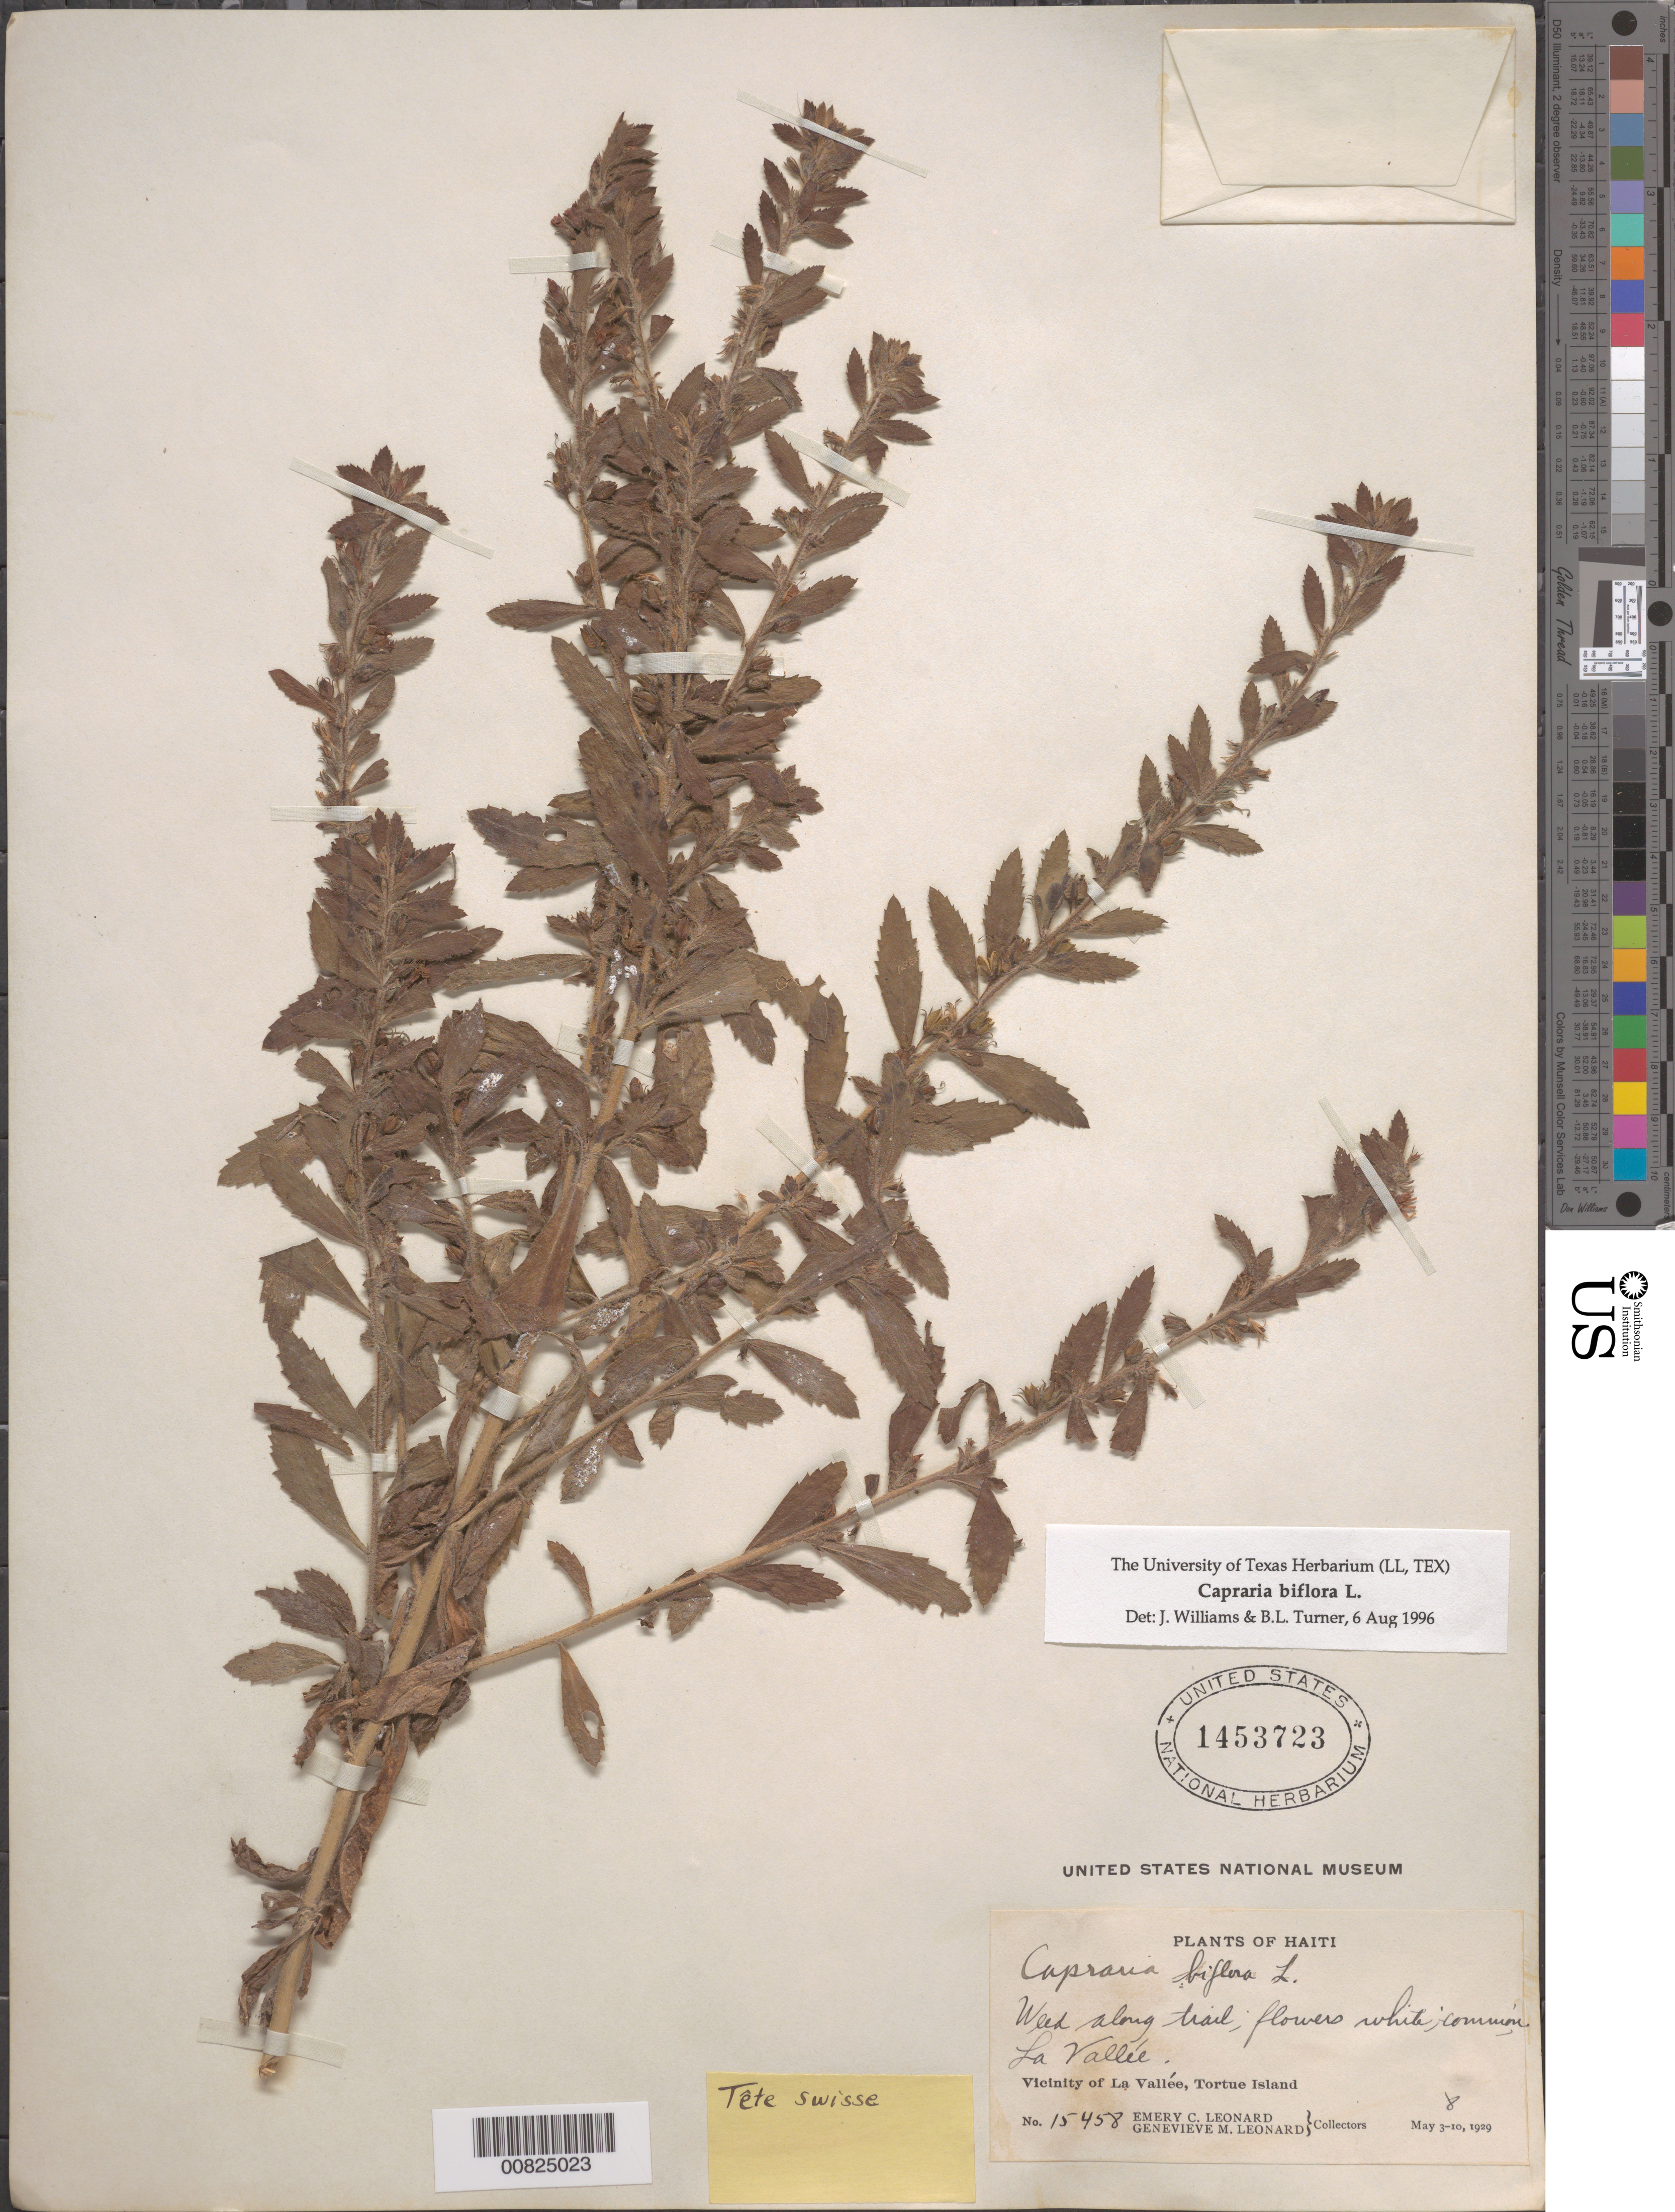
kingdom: Plantae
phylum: Tracheophyta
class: Magnoliopsida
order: Lamiales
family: Scrophulariaceae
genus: Capraria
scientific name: Capraria biflora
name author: L.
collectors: E. C. Leonard & G. M. Leonard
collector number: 15458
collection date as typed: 08 May 1929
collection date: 1929-05-08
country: Haiti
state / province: Nord-Ouest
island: Île de la Tortue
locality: Vicinity of La Vallée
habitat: Along trail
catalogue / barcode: US 1453723